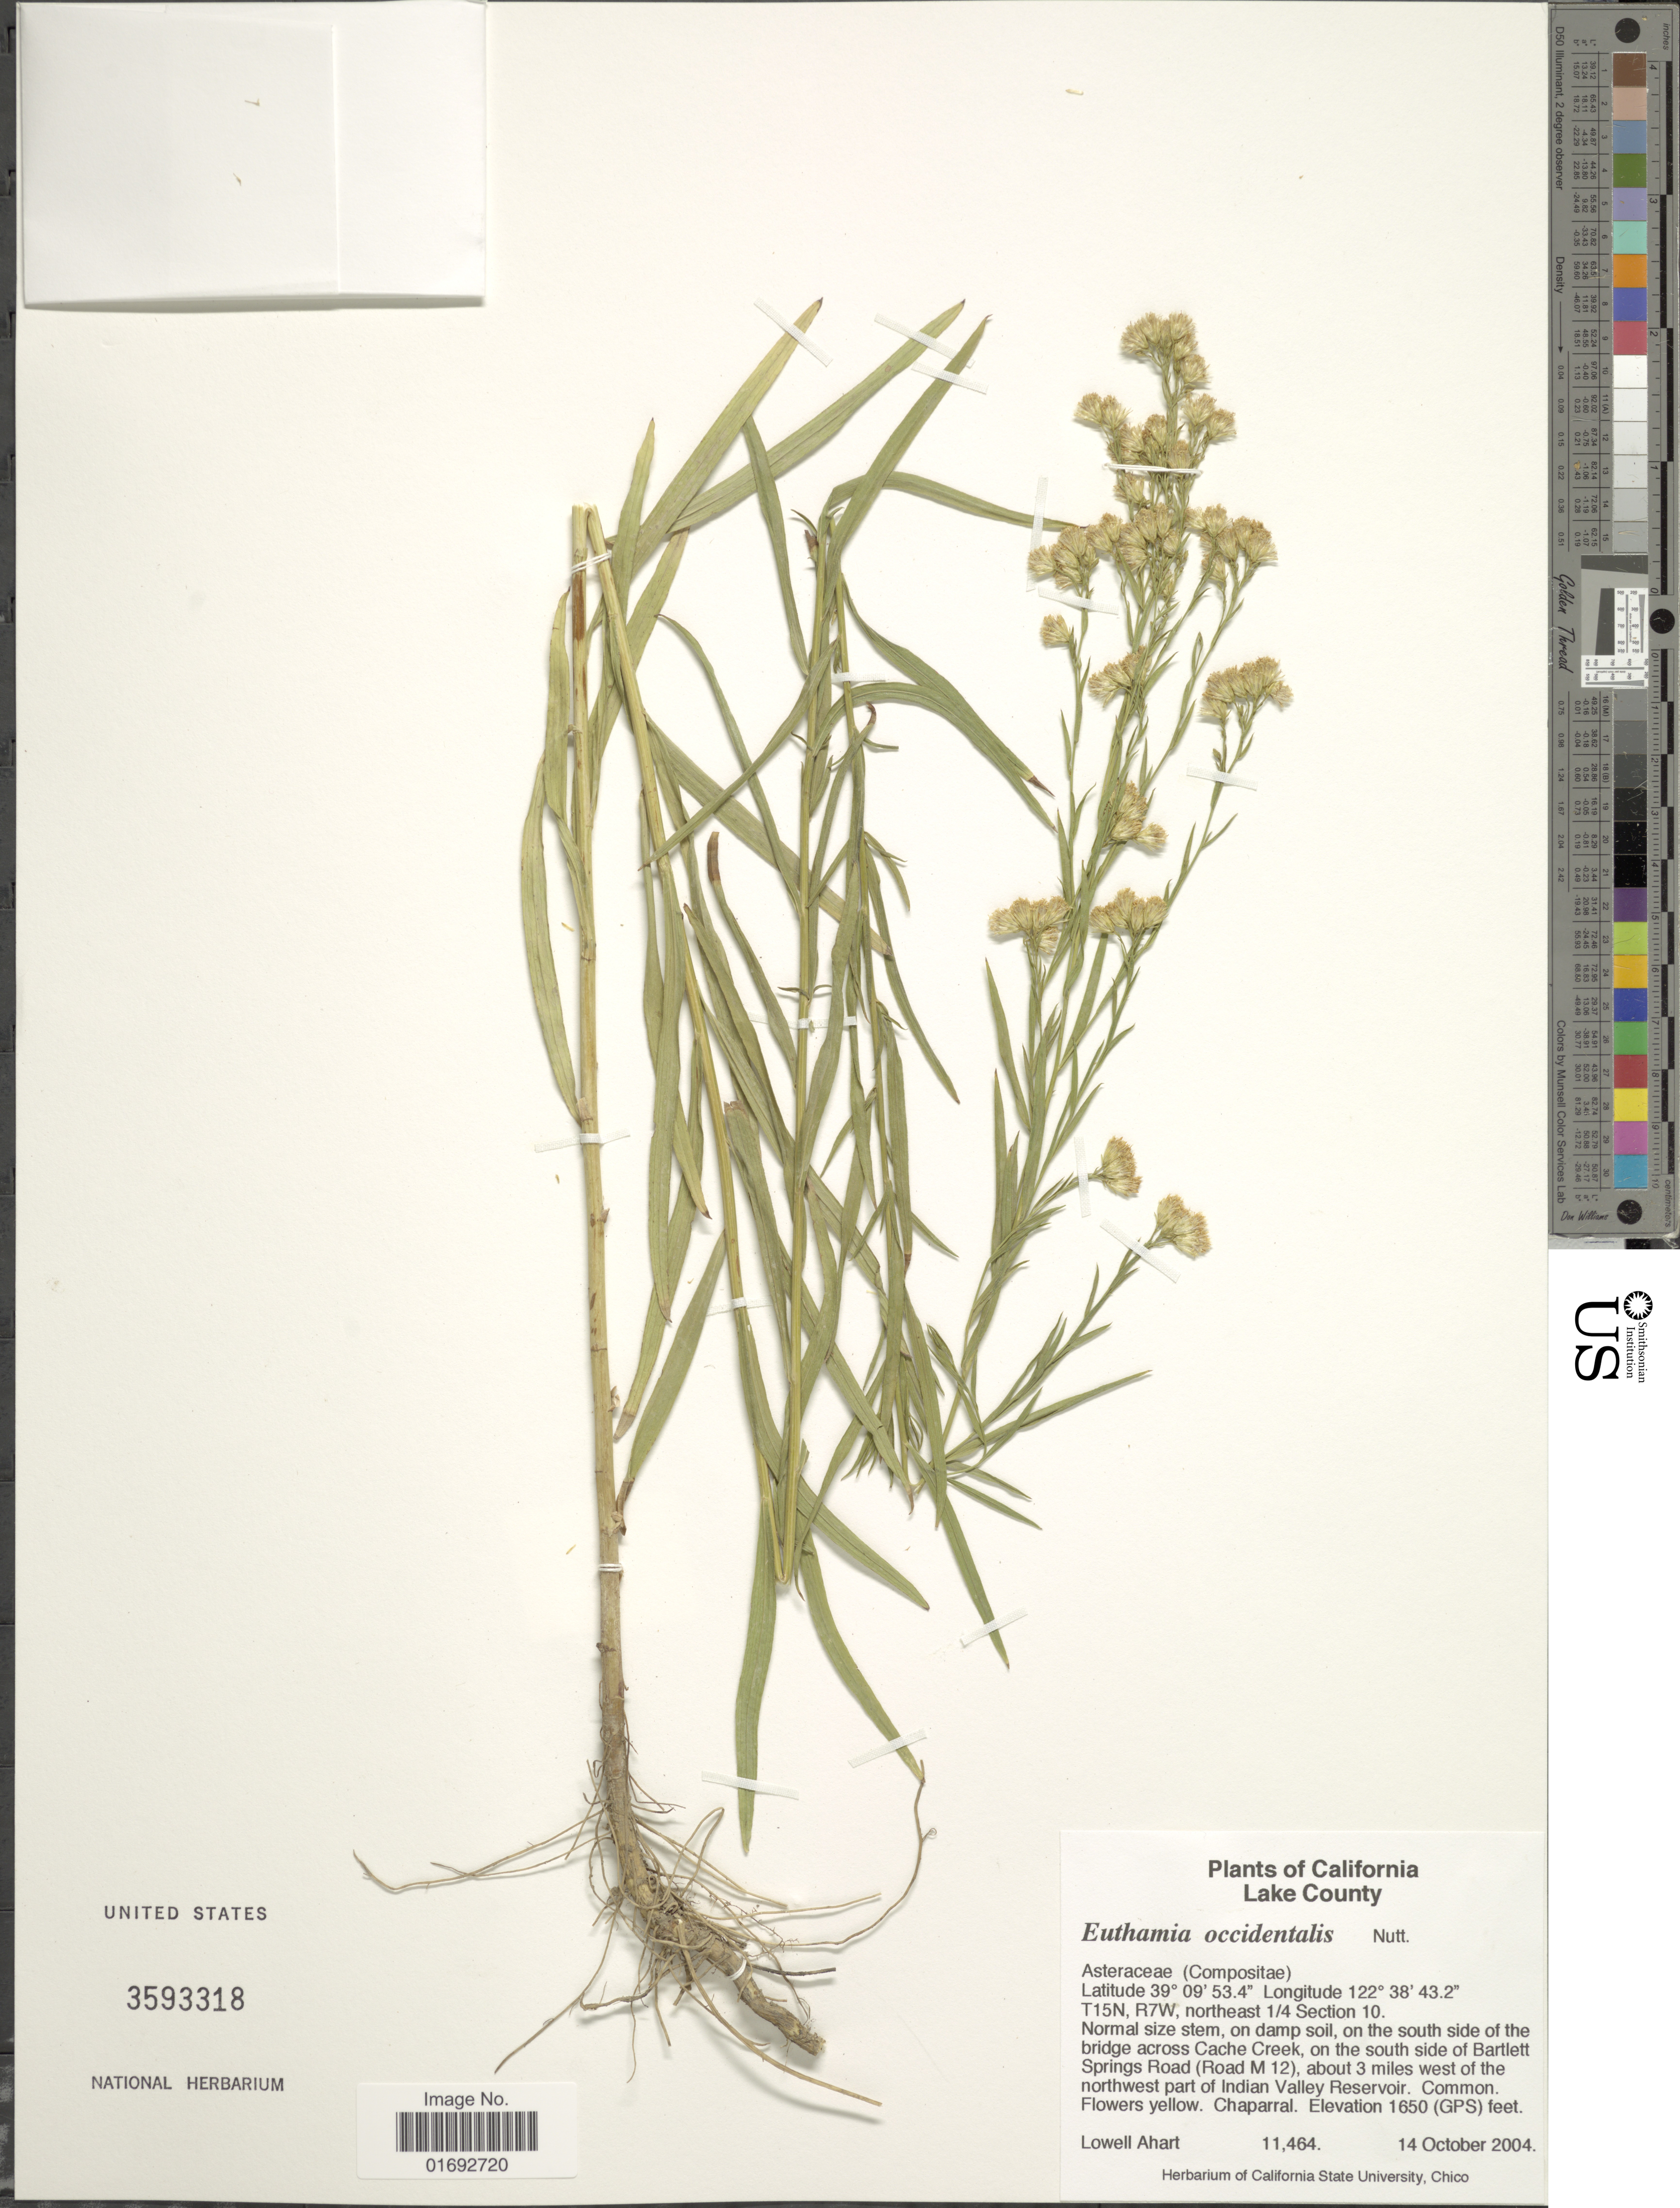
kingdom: Plantae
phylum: Tracheophyta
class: Magnoliopsida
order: Asterales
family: Asteraceae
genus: Euthamia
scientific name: Euthamia occidentalis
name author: Nutt.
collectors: L. Ahart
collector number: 11464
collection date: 2004-10-14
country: United States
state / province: California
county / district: Lake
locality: Lake County, T15N, R7W, northeast 1/4 Section 10, on the south side of the bridge across Cache Creek, on the south side of Bartlett Springs Road (Road M 12), about 3 miles west of the northwest part of Indian Valley Reservoir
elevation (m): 503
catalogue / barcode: US 3593318